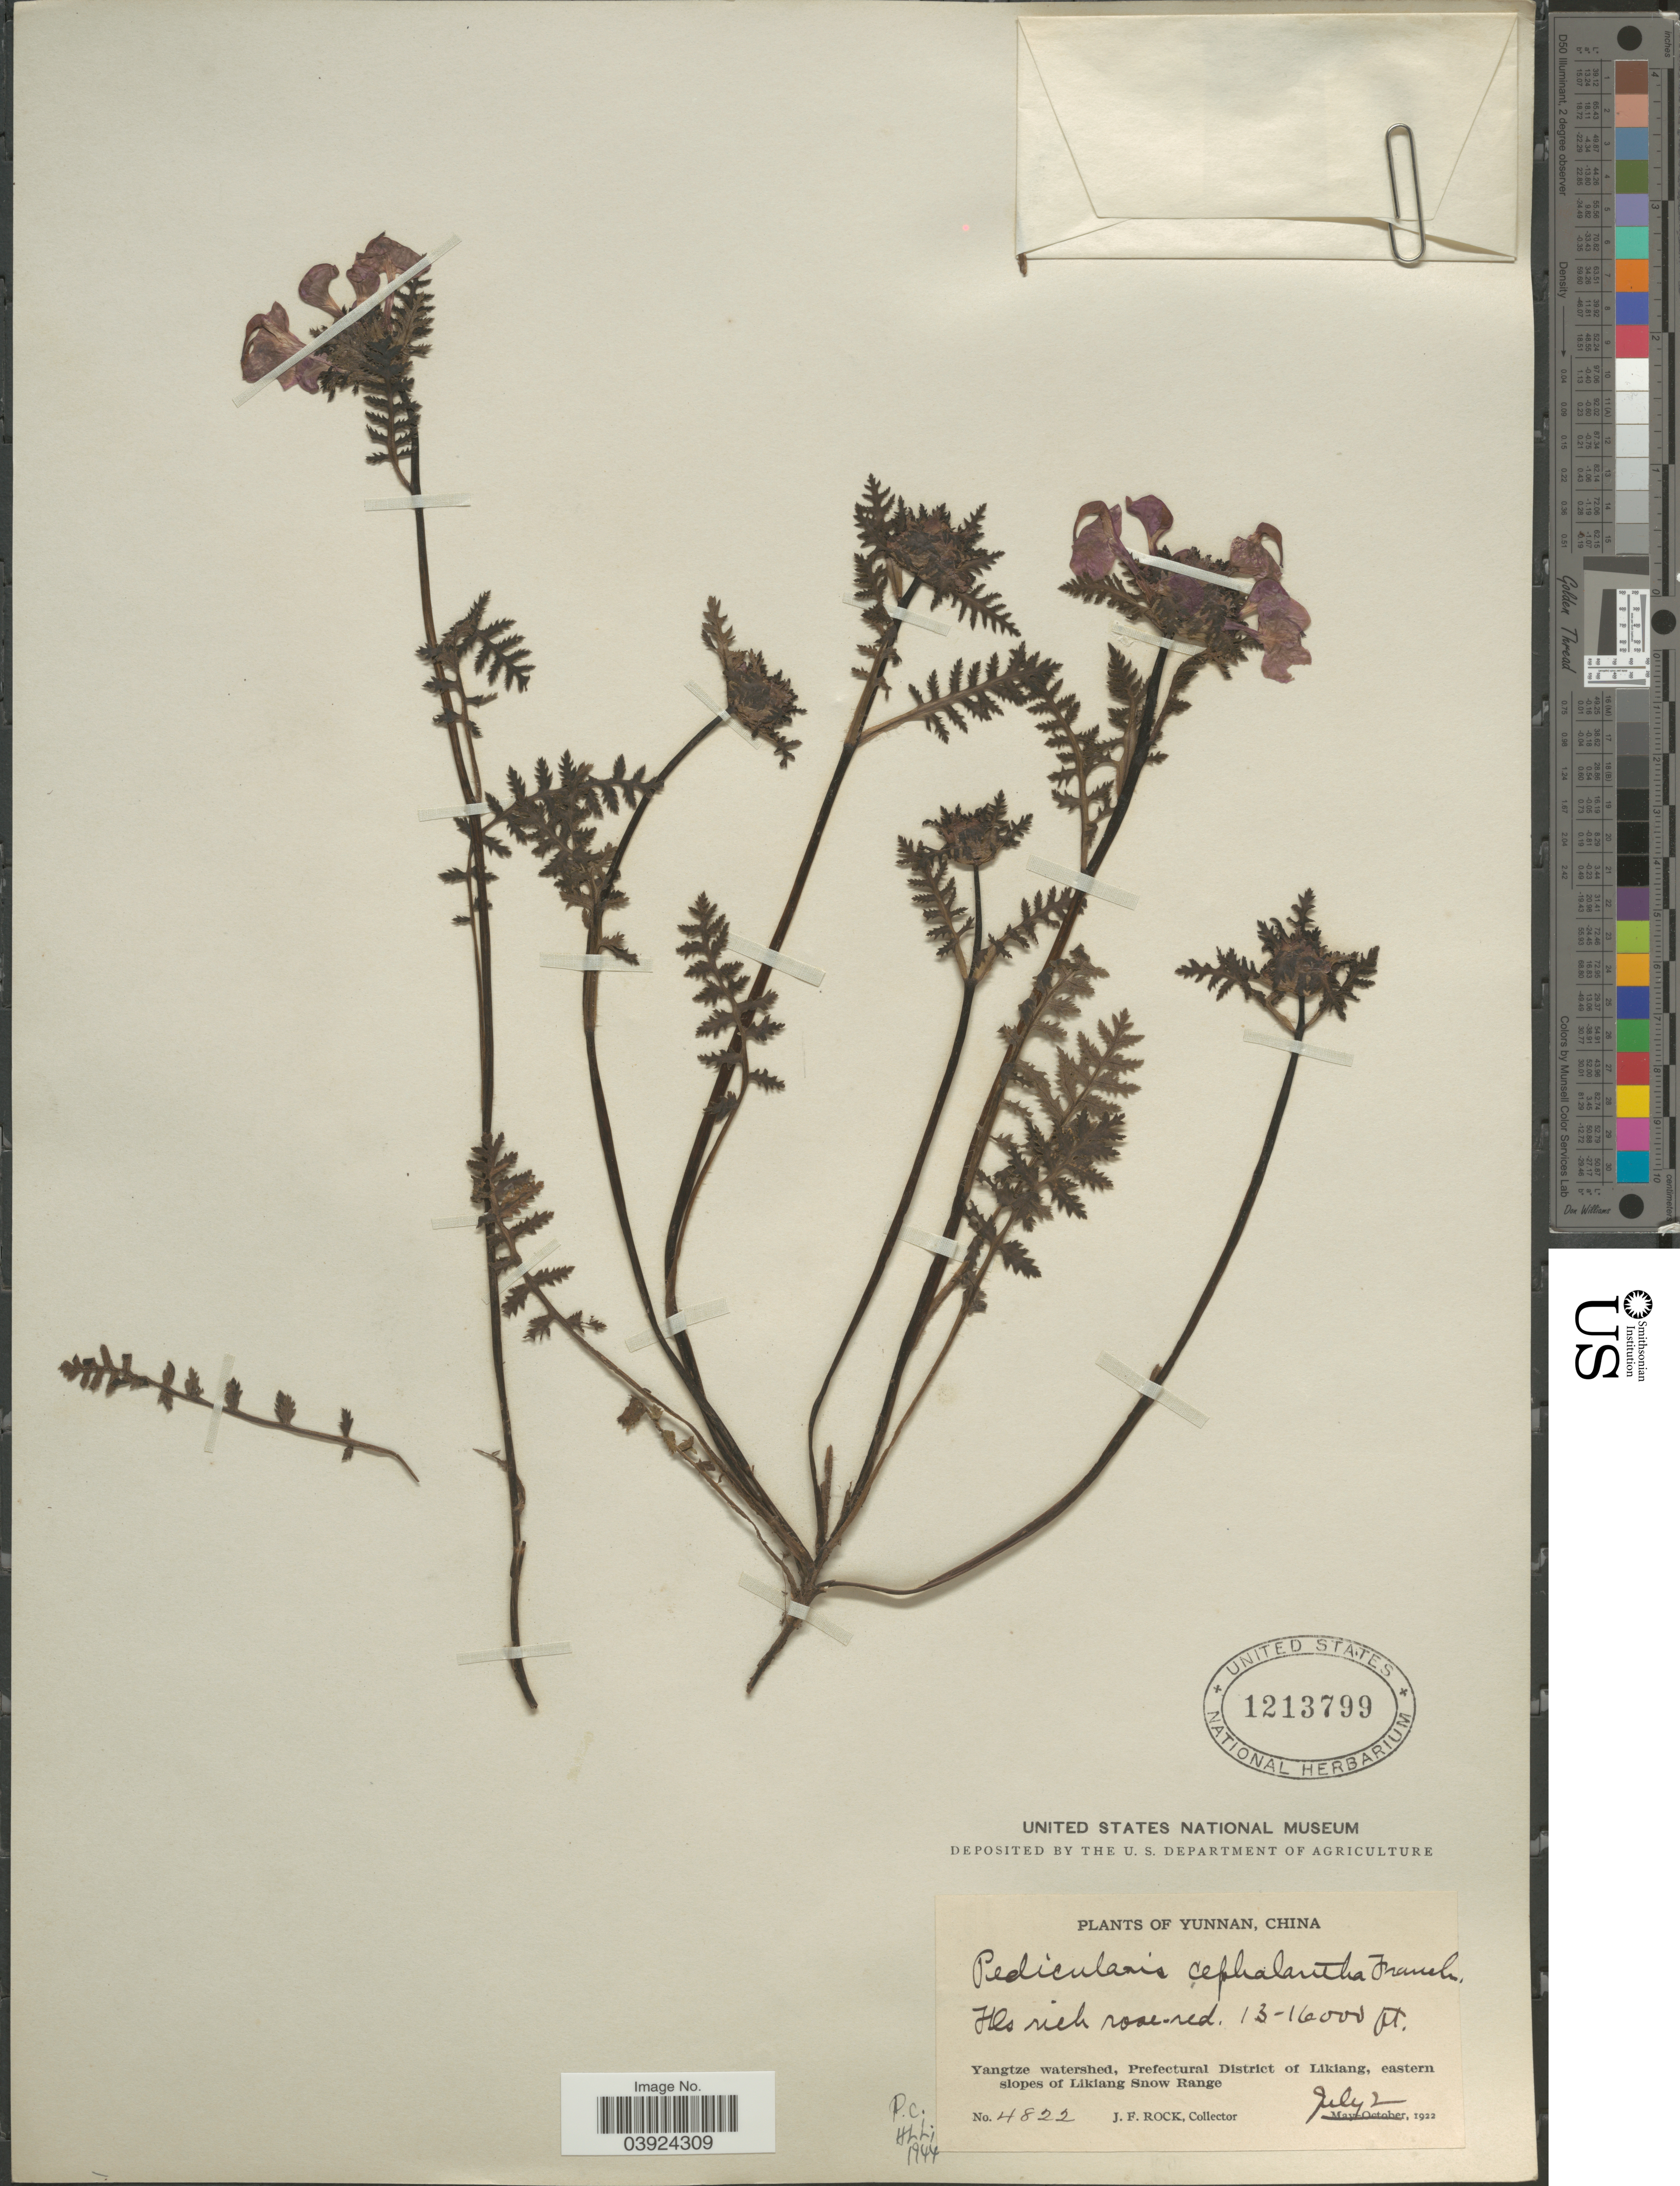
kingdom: Plantae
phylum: Tracheophyta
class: Magnoliopsida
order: Lamiales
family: Orobanchaceae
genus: Pedicularis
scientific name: Pedicularis cephalantha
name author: Franch. ex Maxim.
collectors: J. Rock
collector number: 4822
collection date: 1922-07-02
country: China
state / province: Yunnan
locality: Yangtze watershed, Prefectural District of Likiang, eastern slopes of Likiang Snow Range.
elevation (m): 3962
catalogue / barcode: US 1213799